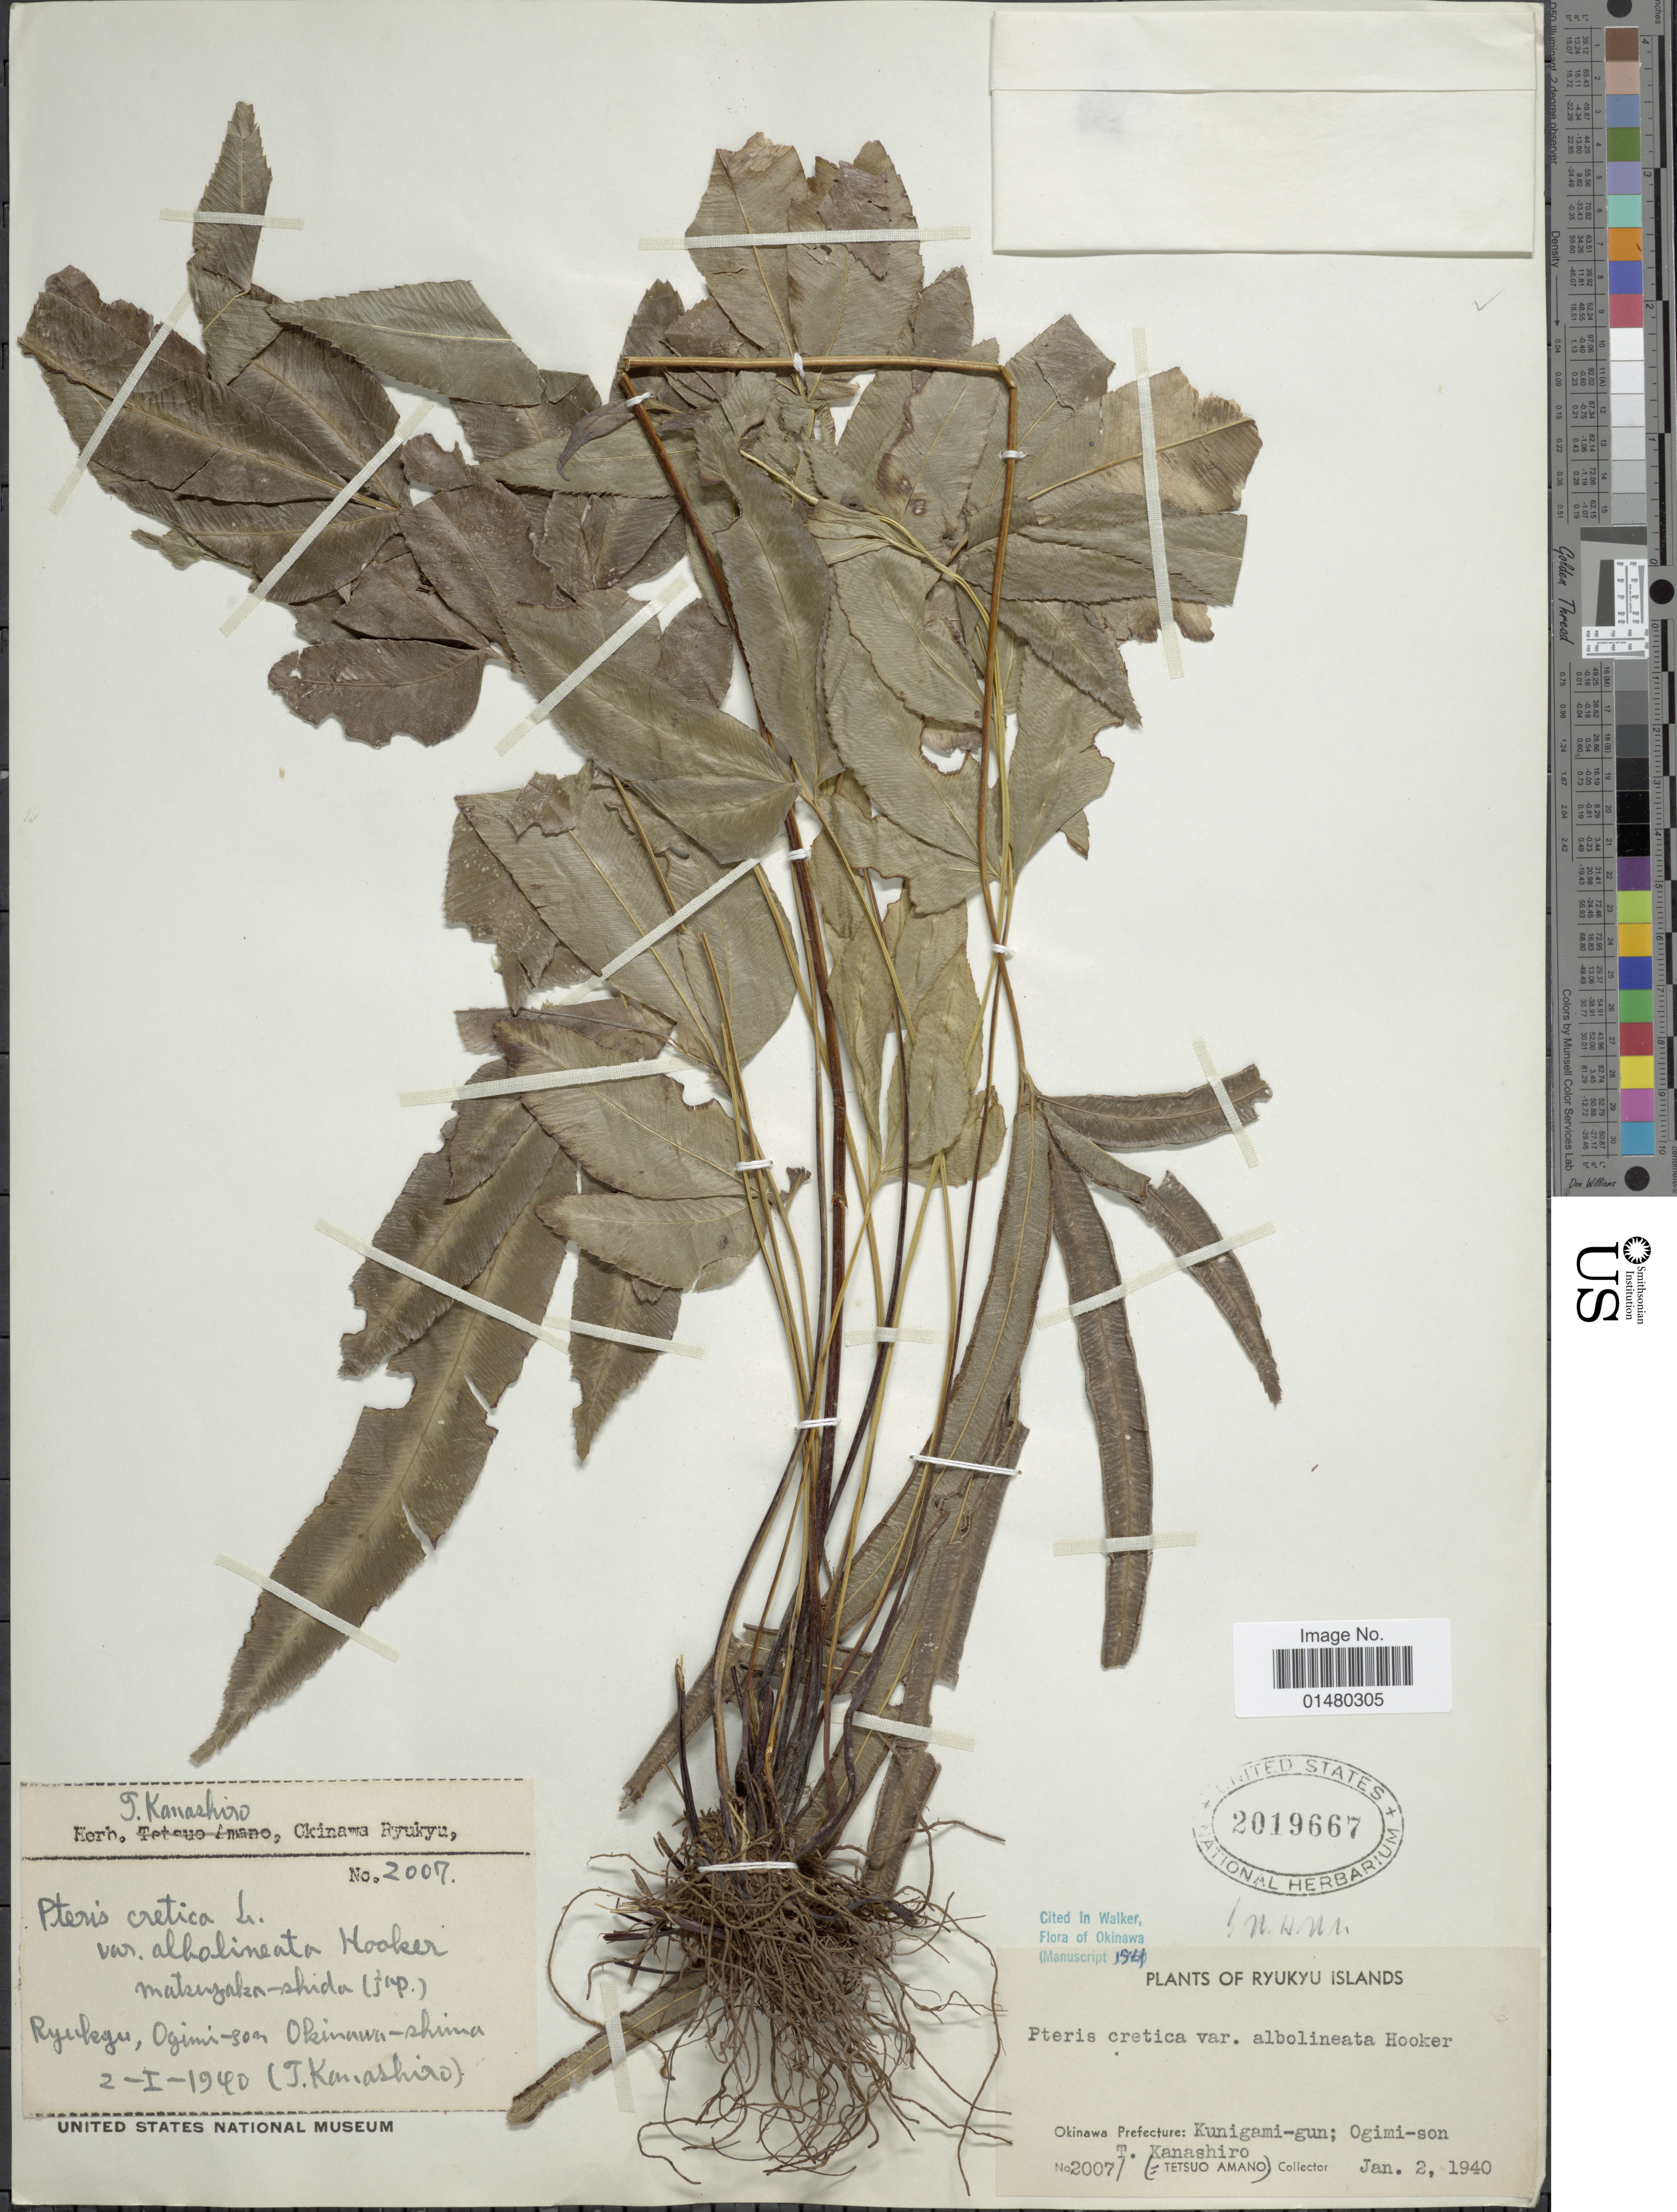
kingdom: Plantae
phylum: Tracheophyta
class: Polypodiopsida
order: Polypodiales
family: Pteridaceae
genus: Pteris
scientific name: Pteris cretica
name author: L.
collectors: T. Kanashiro & T. Amano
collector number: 2007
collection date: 1940-01-02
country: Japan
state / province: Okinawa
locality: Okinawa Prefecture: Kunigami-gun; Ogimi-son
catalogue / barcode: US 2019667